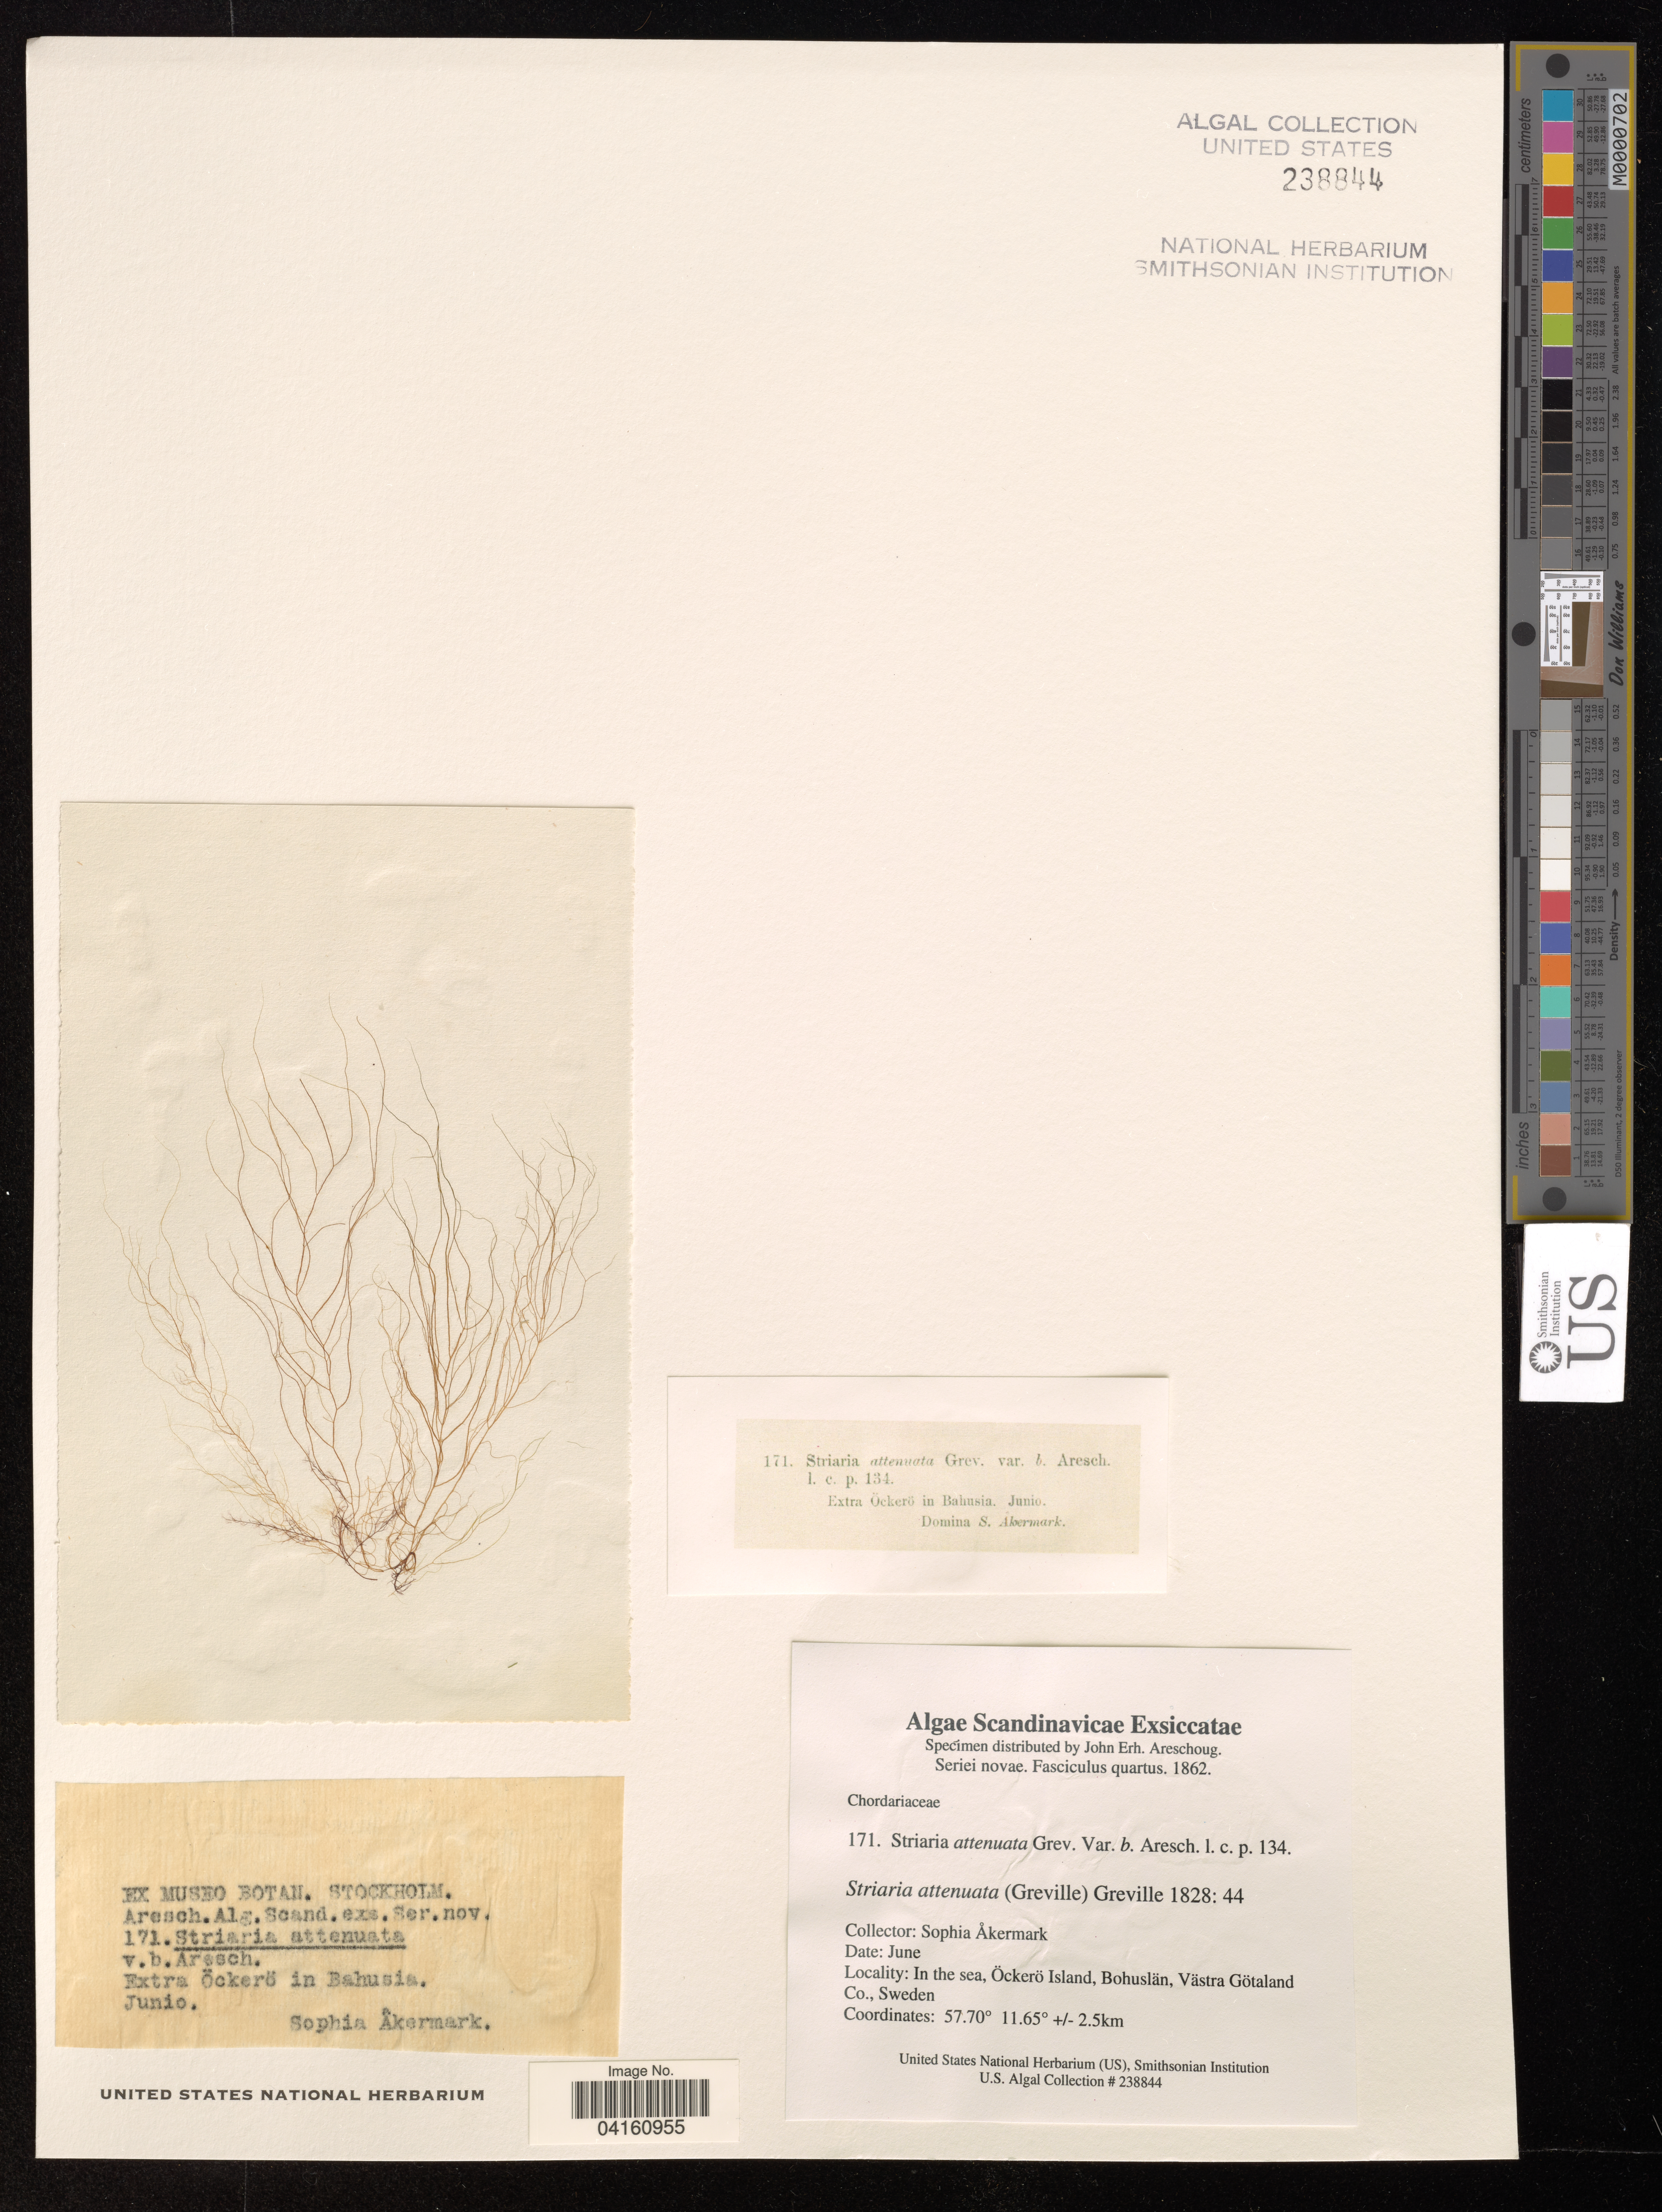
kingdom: Chromista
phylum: Ochrophyta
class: Phaeophyceae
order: Dictyosiphonales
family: Striariaceae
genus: Striaria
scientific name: Striaria attenuata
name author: (Grev.) Grev.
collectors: S. Akermark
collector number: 171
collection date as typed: June 1862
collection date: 1862-06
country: Sweden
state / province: Västra Götaland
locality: Ockero Island, Bohuslan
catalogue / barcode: US 238844